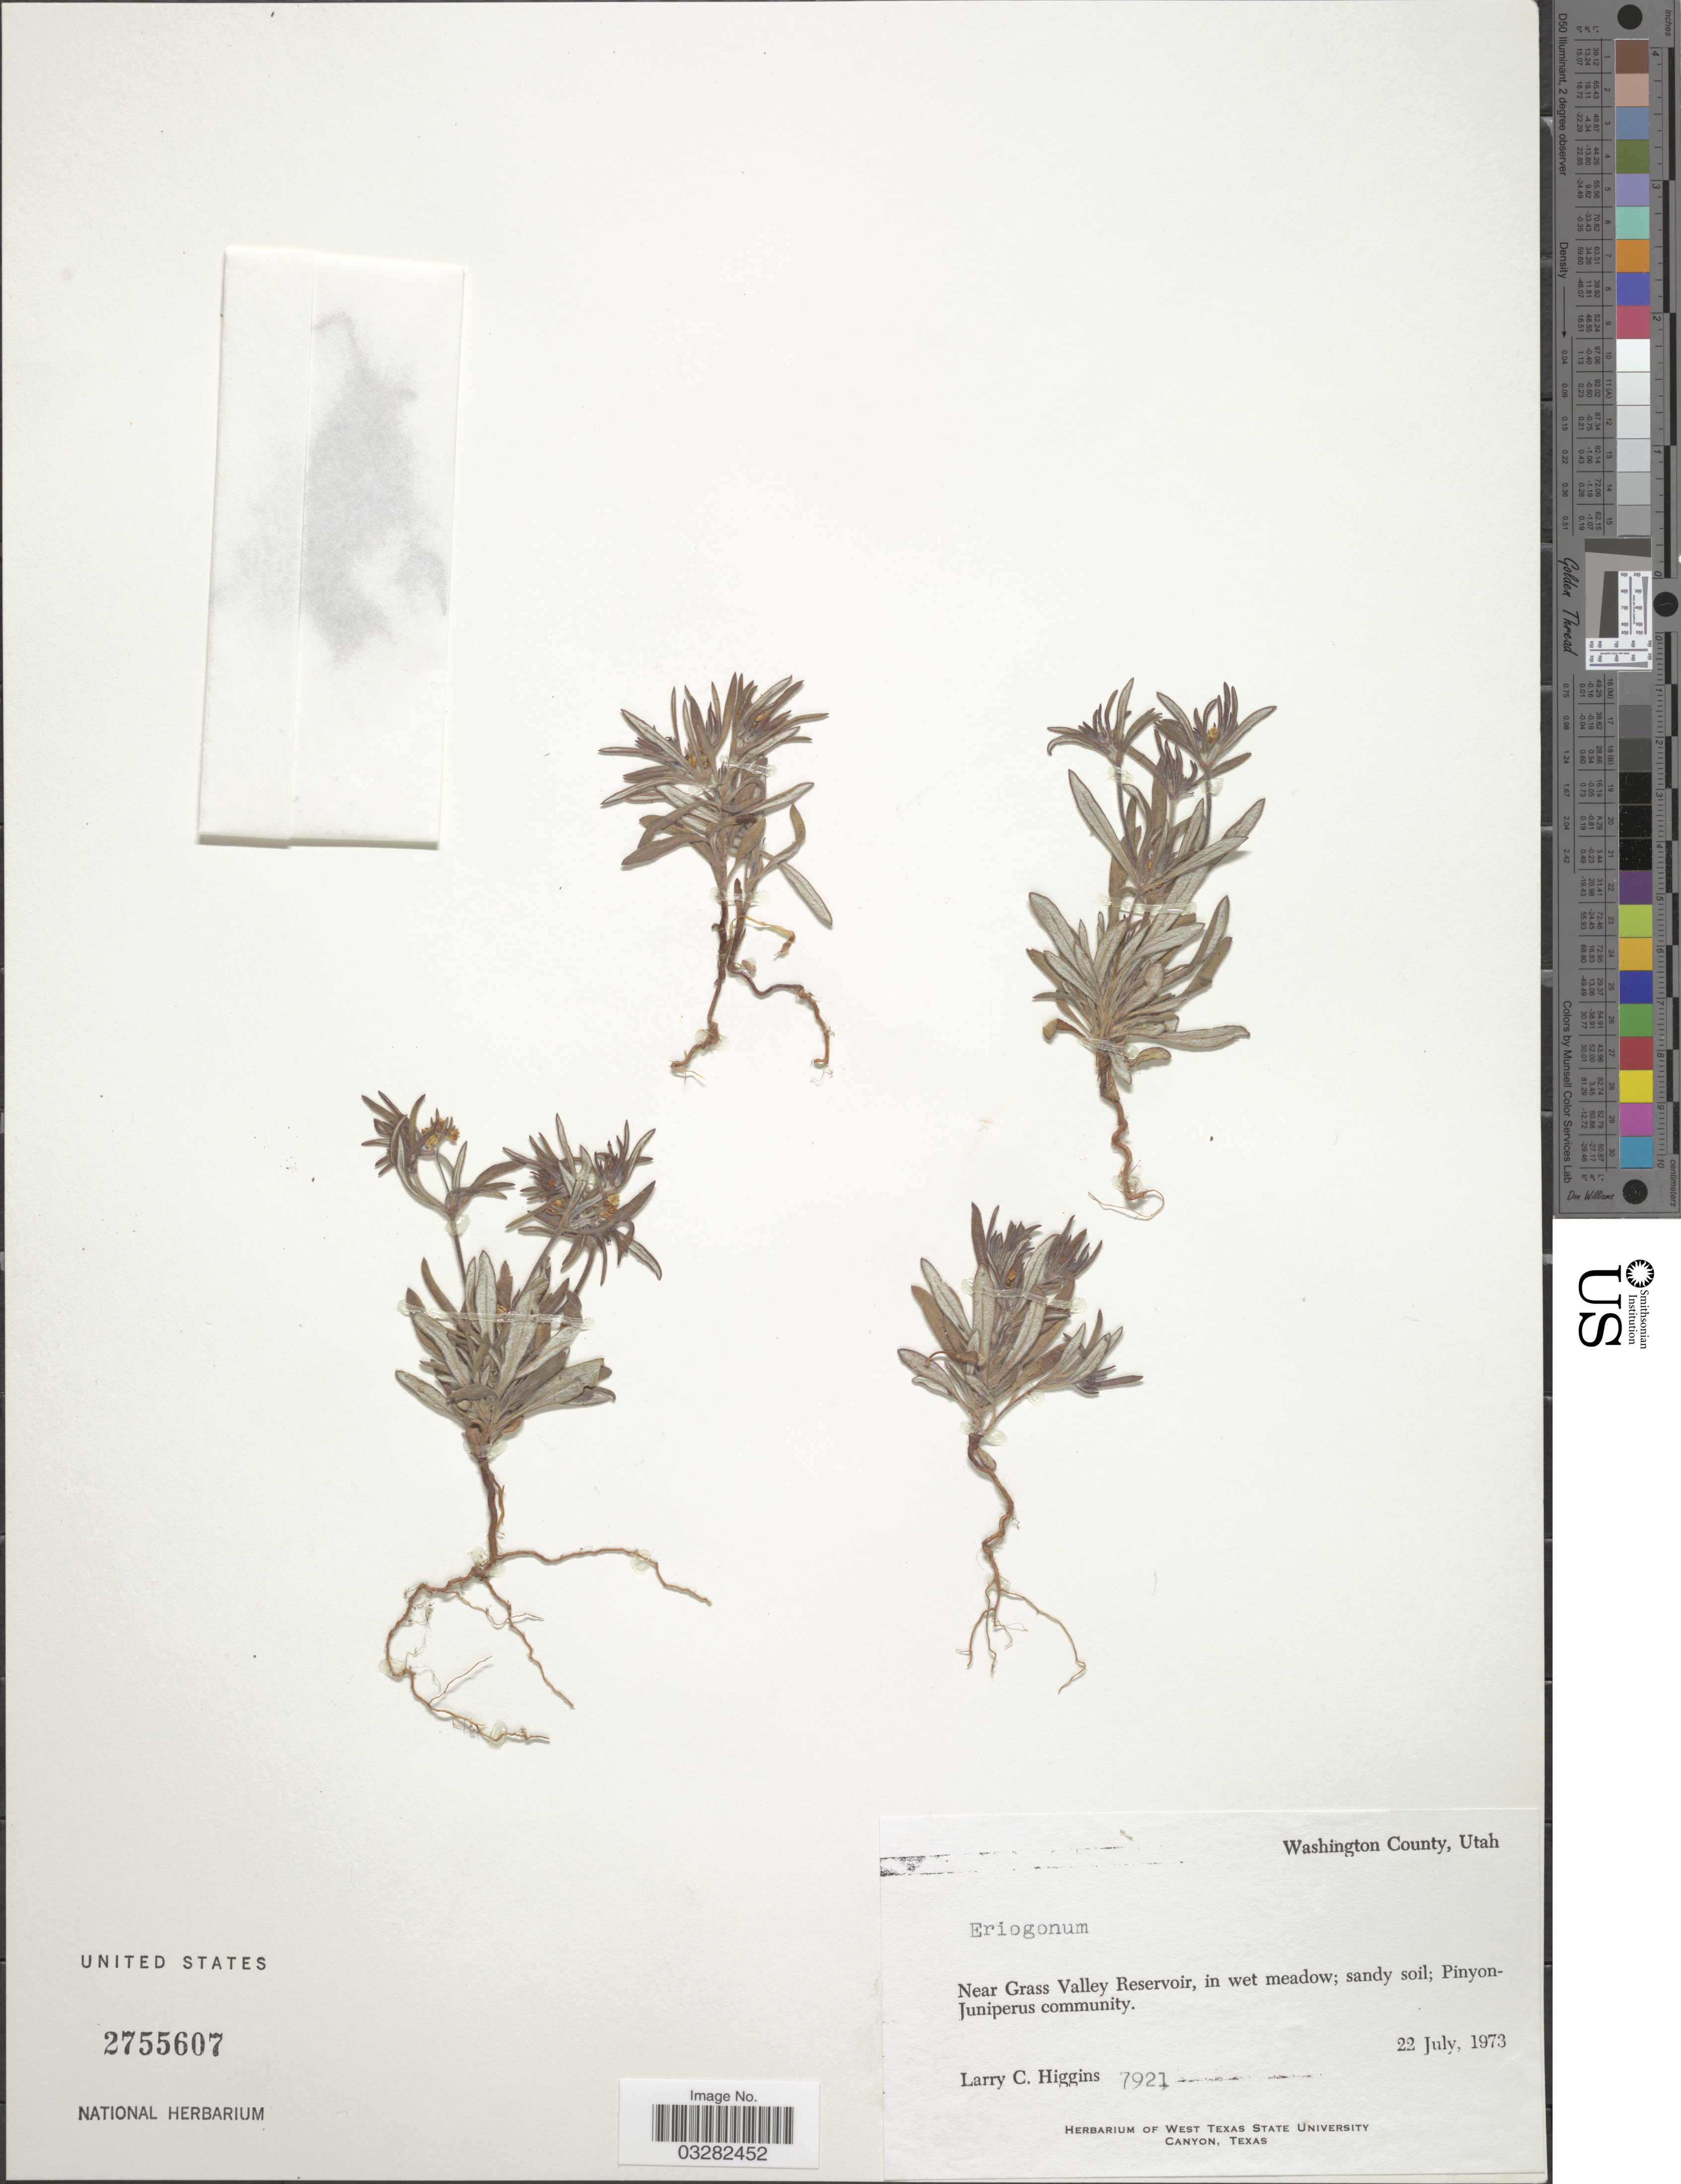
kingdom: Plantae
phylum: Tracheophyta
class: Magnoliopsida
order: Caryophyllales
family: Polygonaceae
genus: Eriogonum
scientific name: Eriogonum sp.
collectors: L. Higgins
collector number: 7921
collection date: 1973-07-22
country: United States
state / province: Utah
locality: Washington County. Near Grass Valley Reservoir.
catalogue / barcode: US 2755607